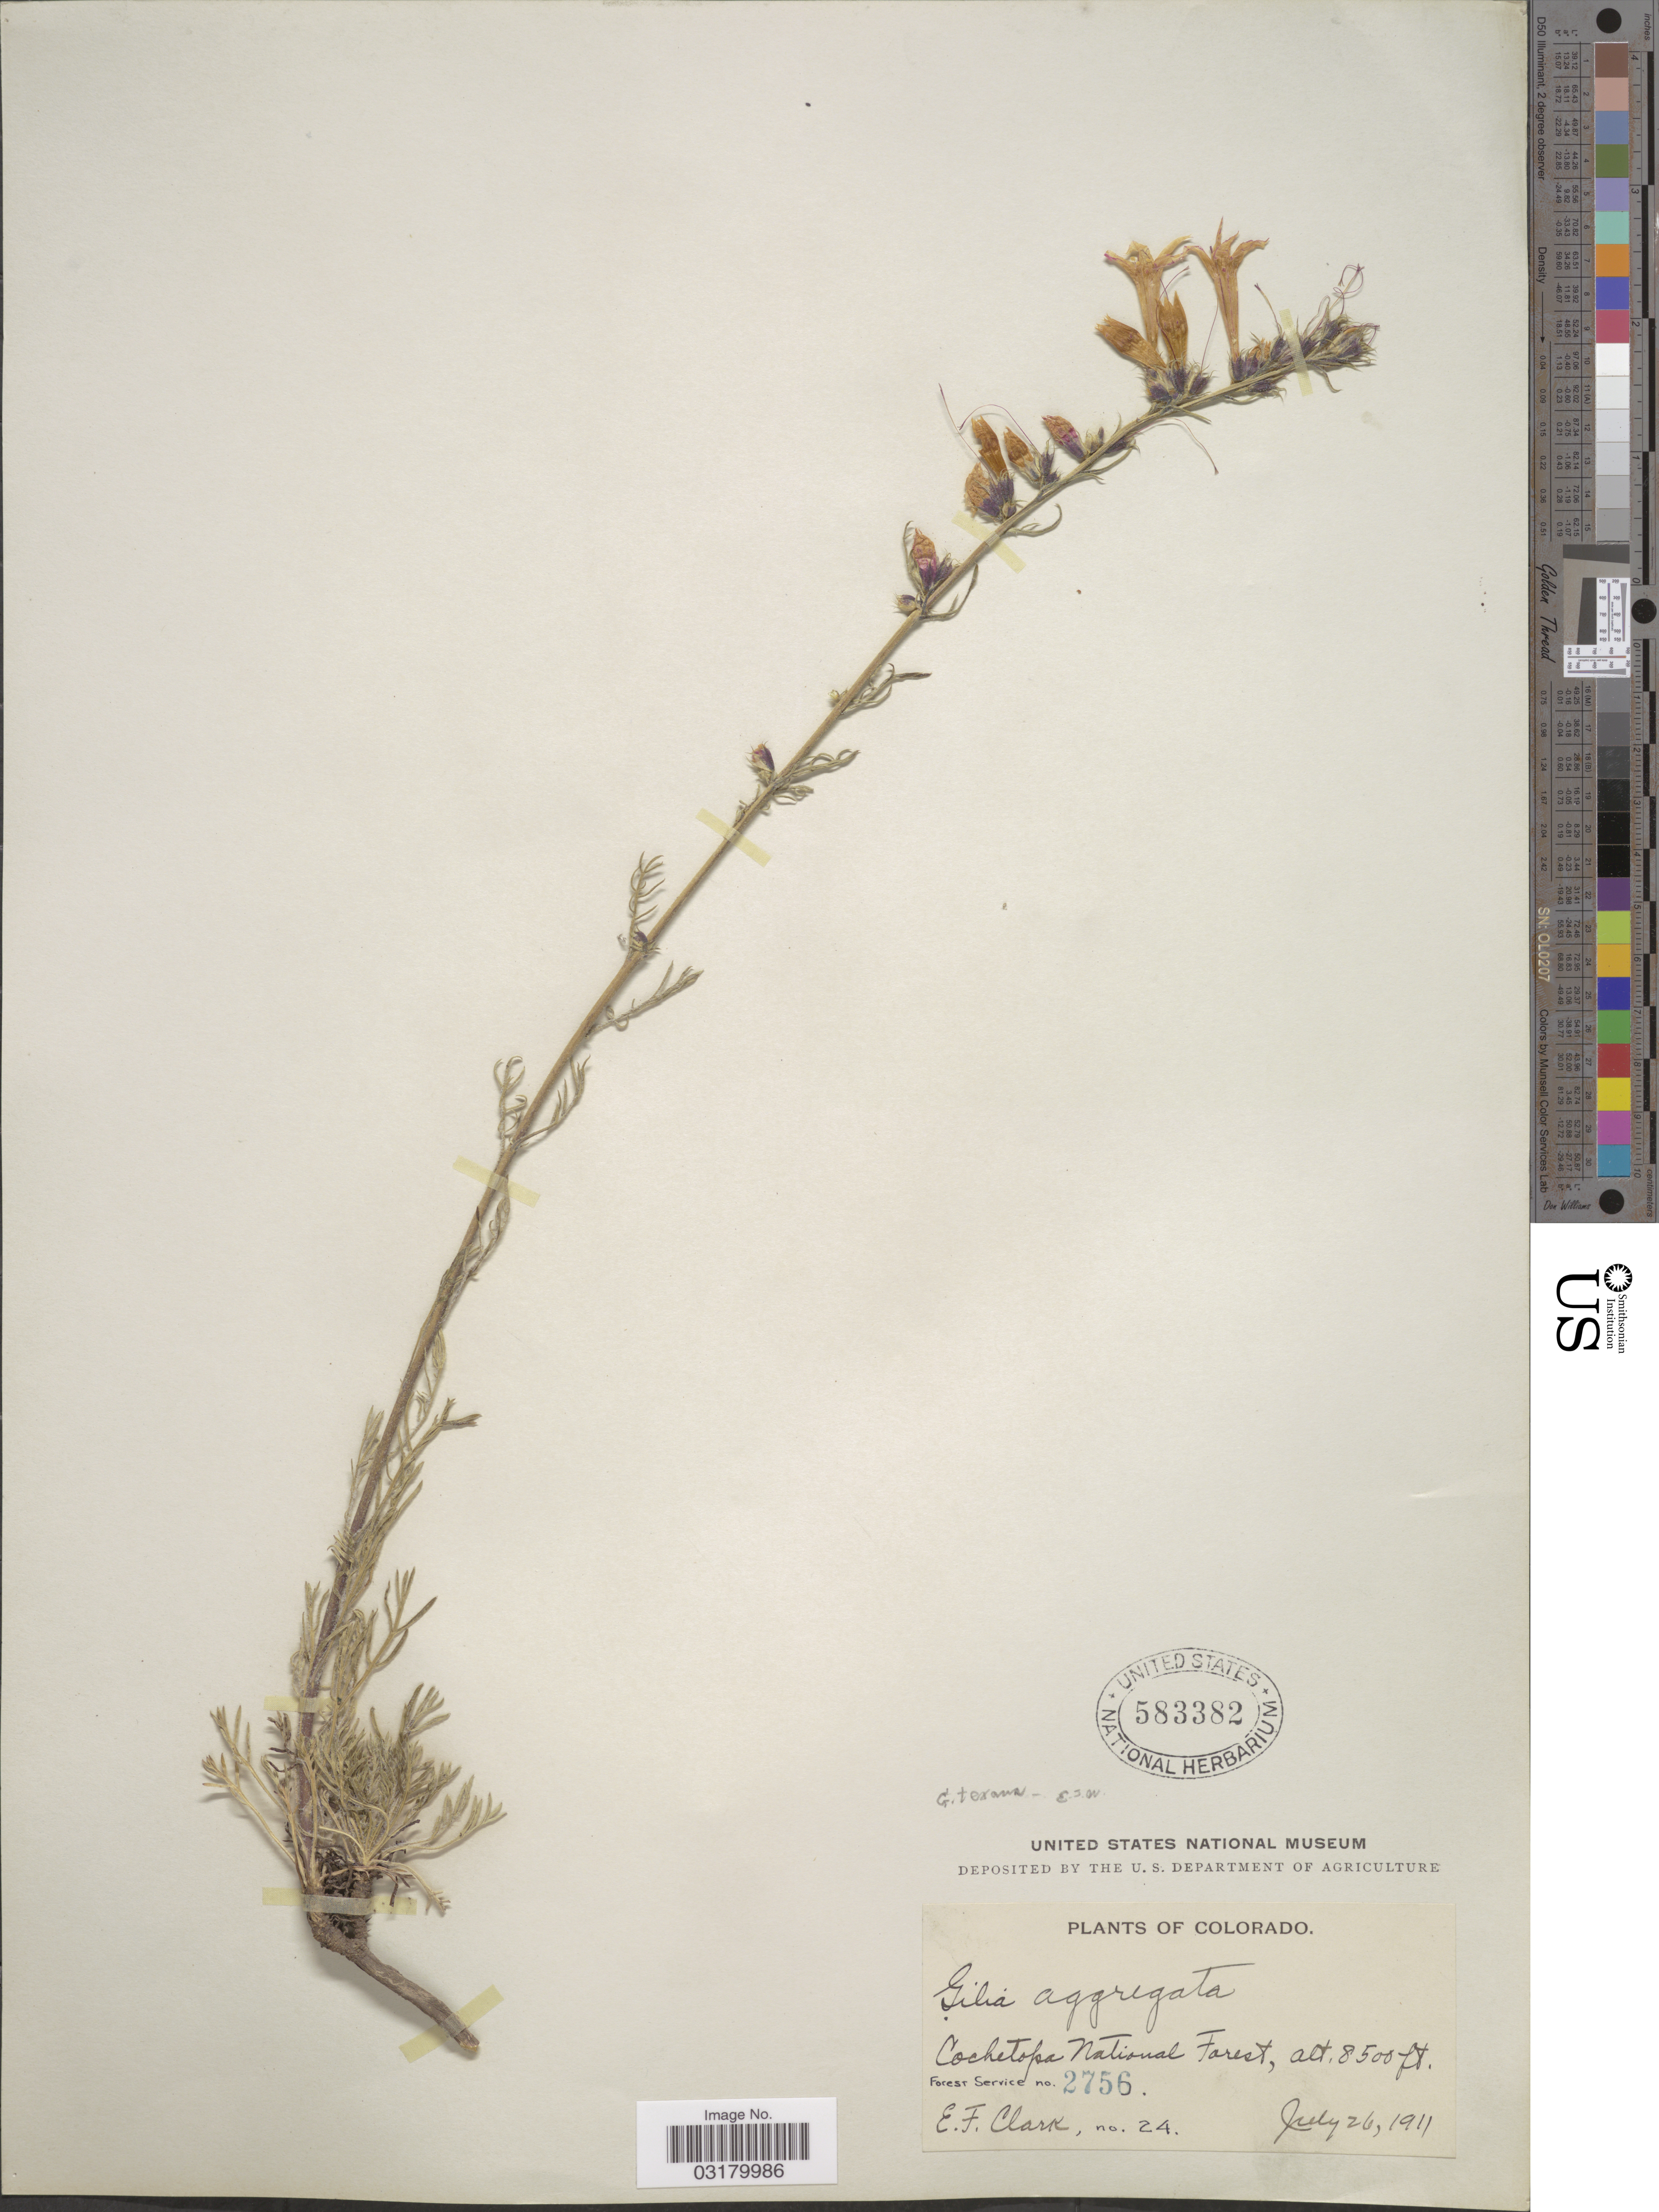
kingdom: Plantae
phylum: Tracheophyta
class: Magnoliopsida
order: Ericales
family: Polemoniaceae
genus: Ipomopsis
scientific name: Ipomopsis aggregata subsp. formosissima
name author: (Greene) Wherry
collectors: E. F. Clark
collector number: Forest Service 2756/24 ?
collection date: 1911-07-26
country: United States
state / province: Colorado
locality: Cochetopa National Forest.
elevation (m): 2591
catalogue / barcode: US 583382